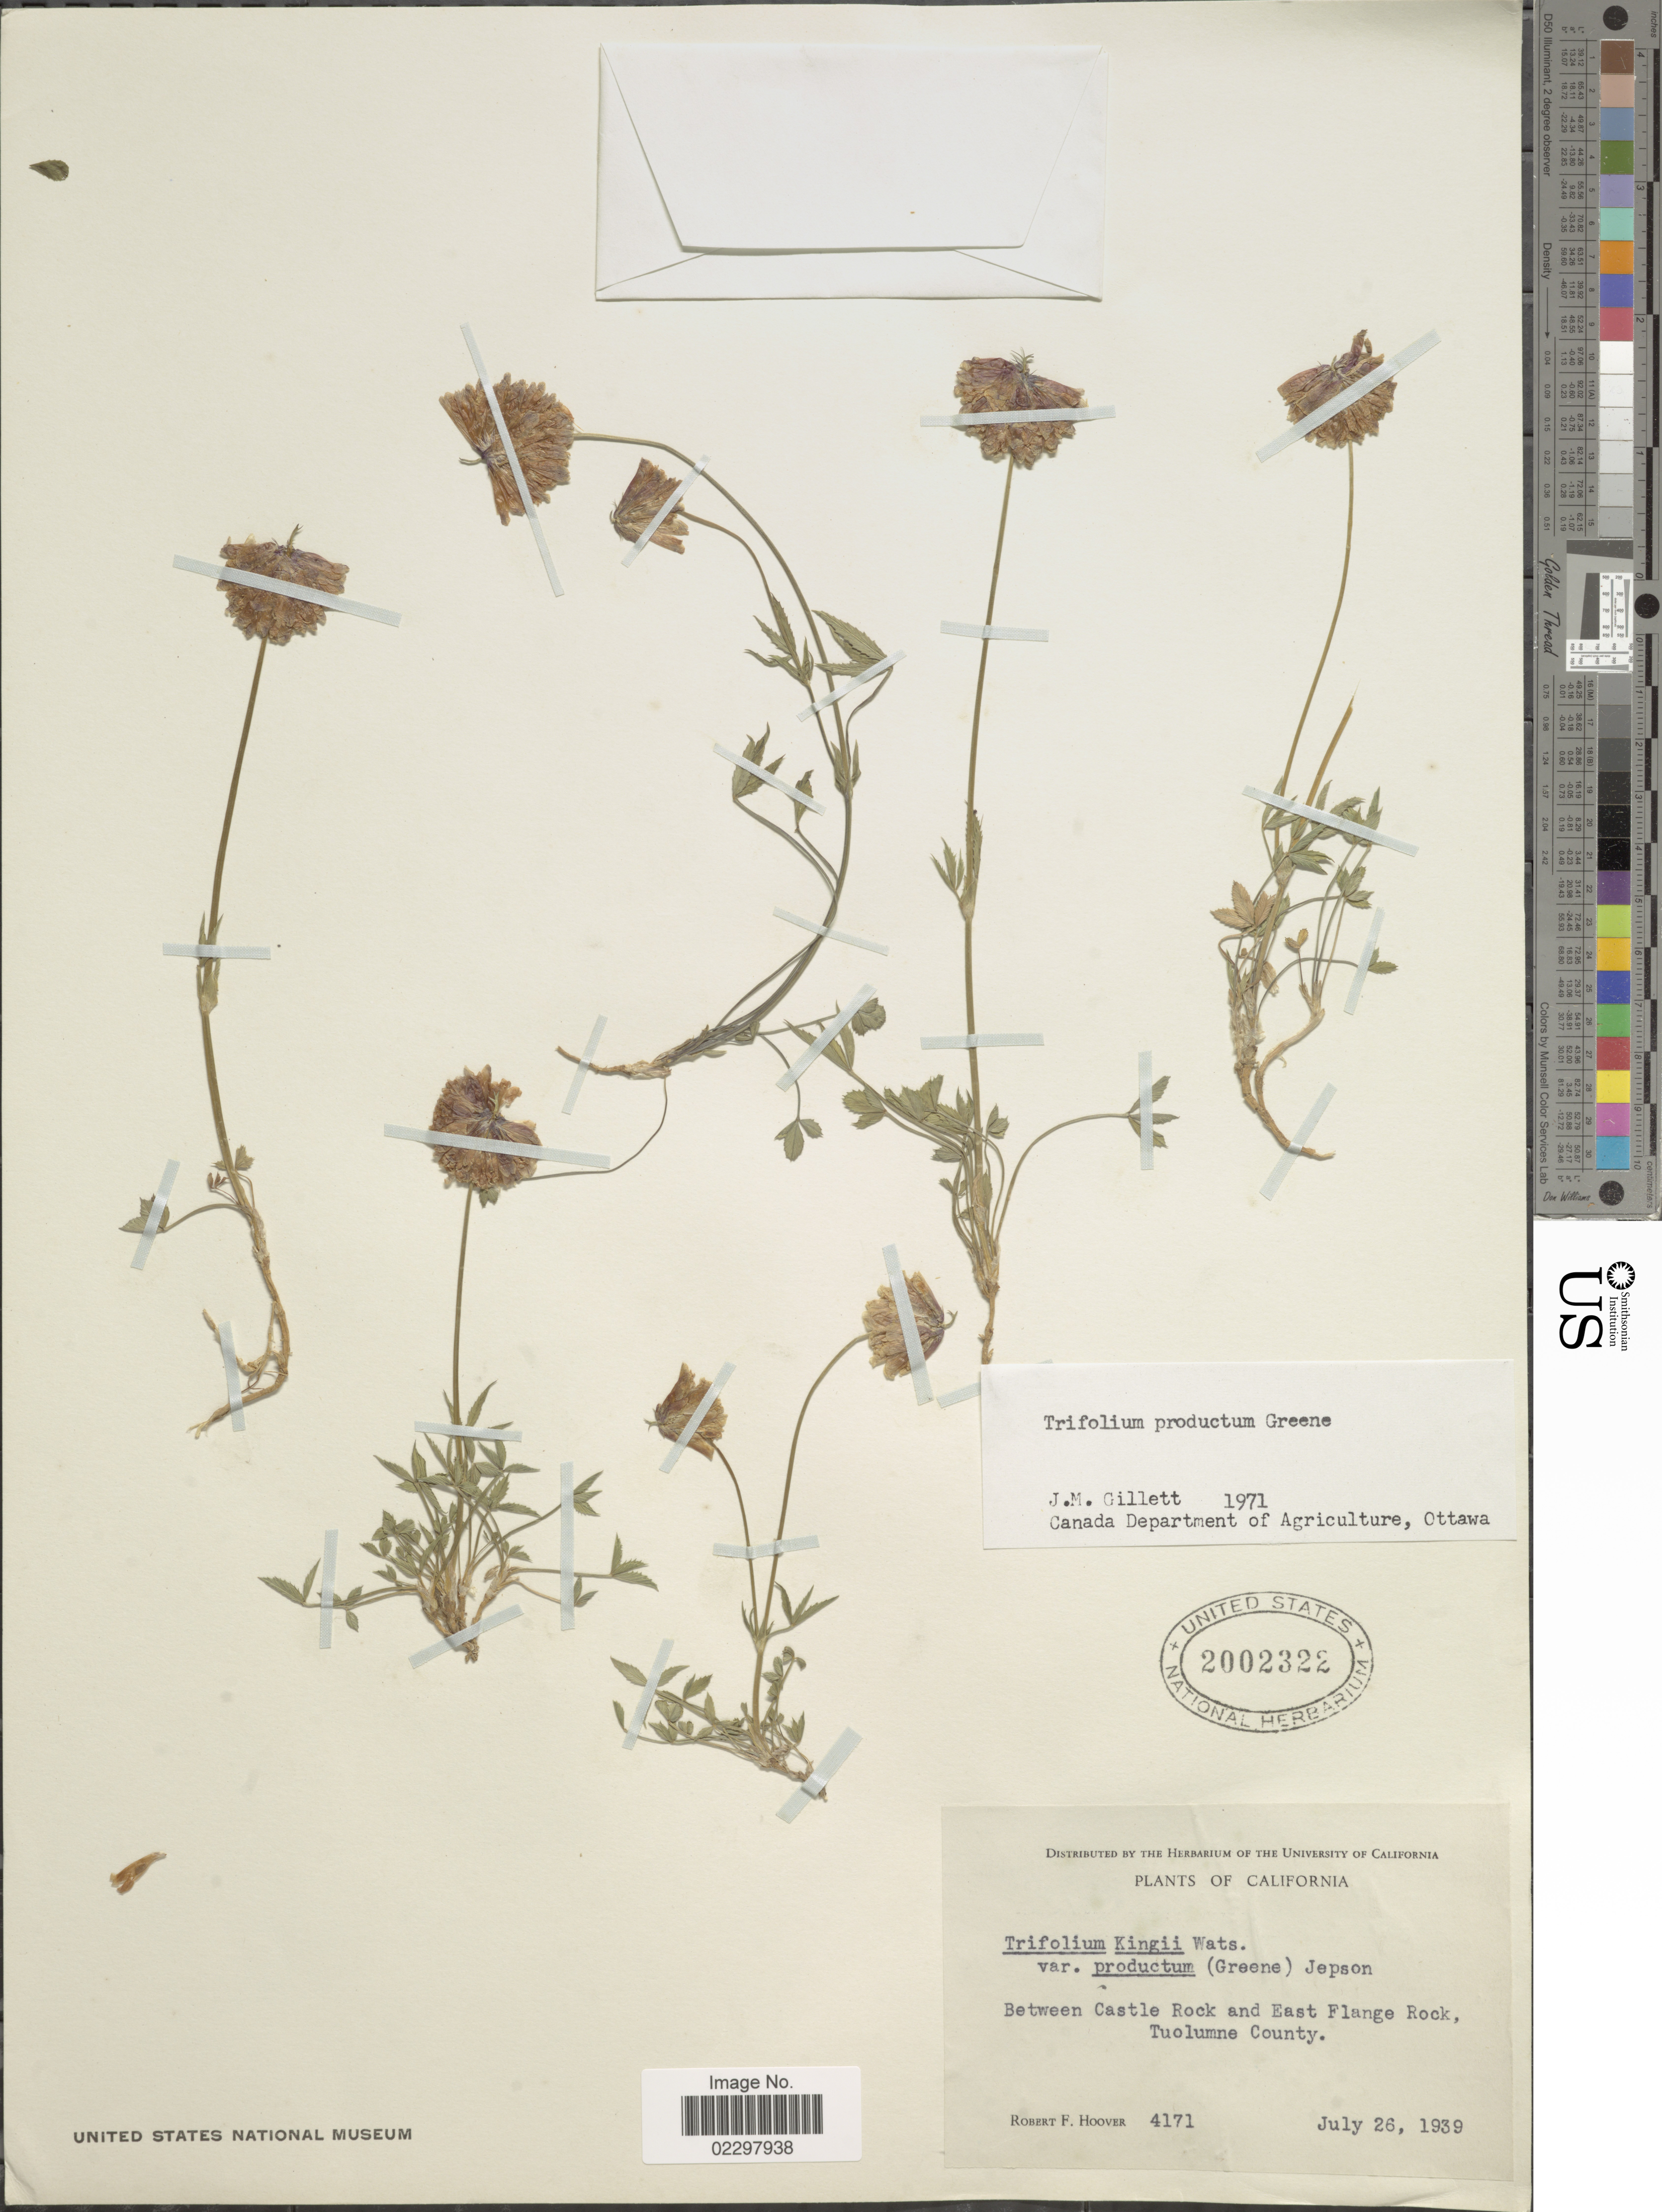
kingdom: Plantae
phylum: Tracheophyta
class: Magnoliopsida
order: Fabales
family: Fabaceae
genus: Trifolium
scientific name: Trifolium productum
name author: Greene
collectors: R. F. Hoover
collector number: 4171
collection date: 1939-07-26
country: United States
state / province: California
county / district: Tuolumne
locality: Between Castle Rock and East Flange Rock, Tuolumne County.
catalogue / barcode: US 2002322